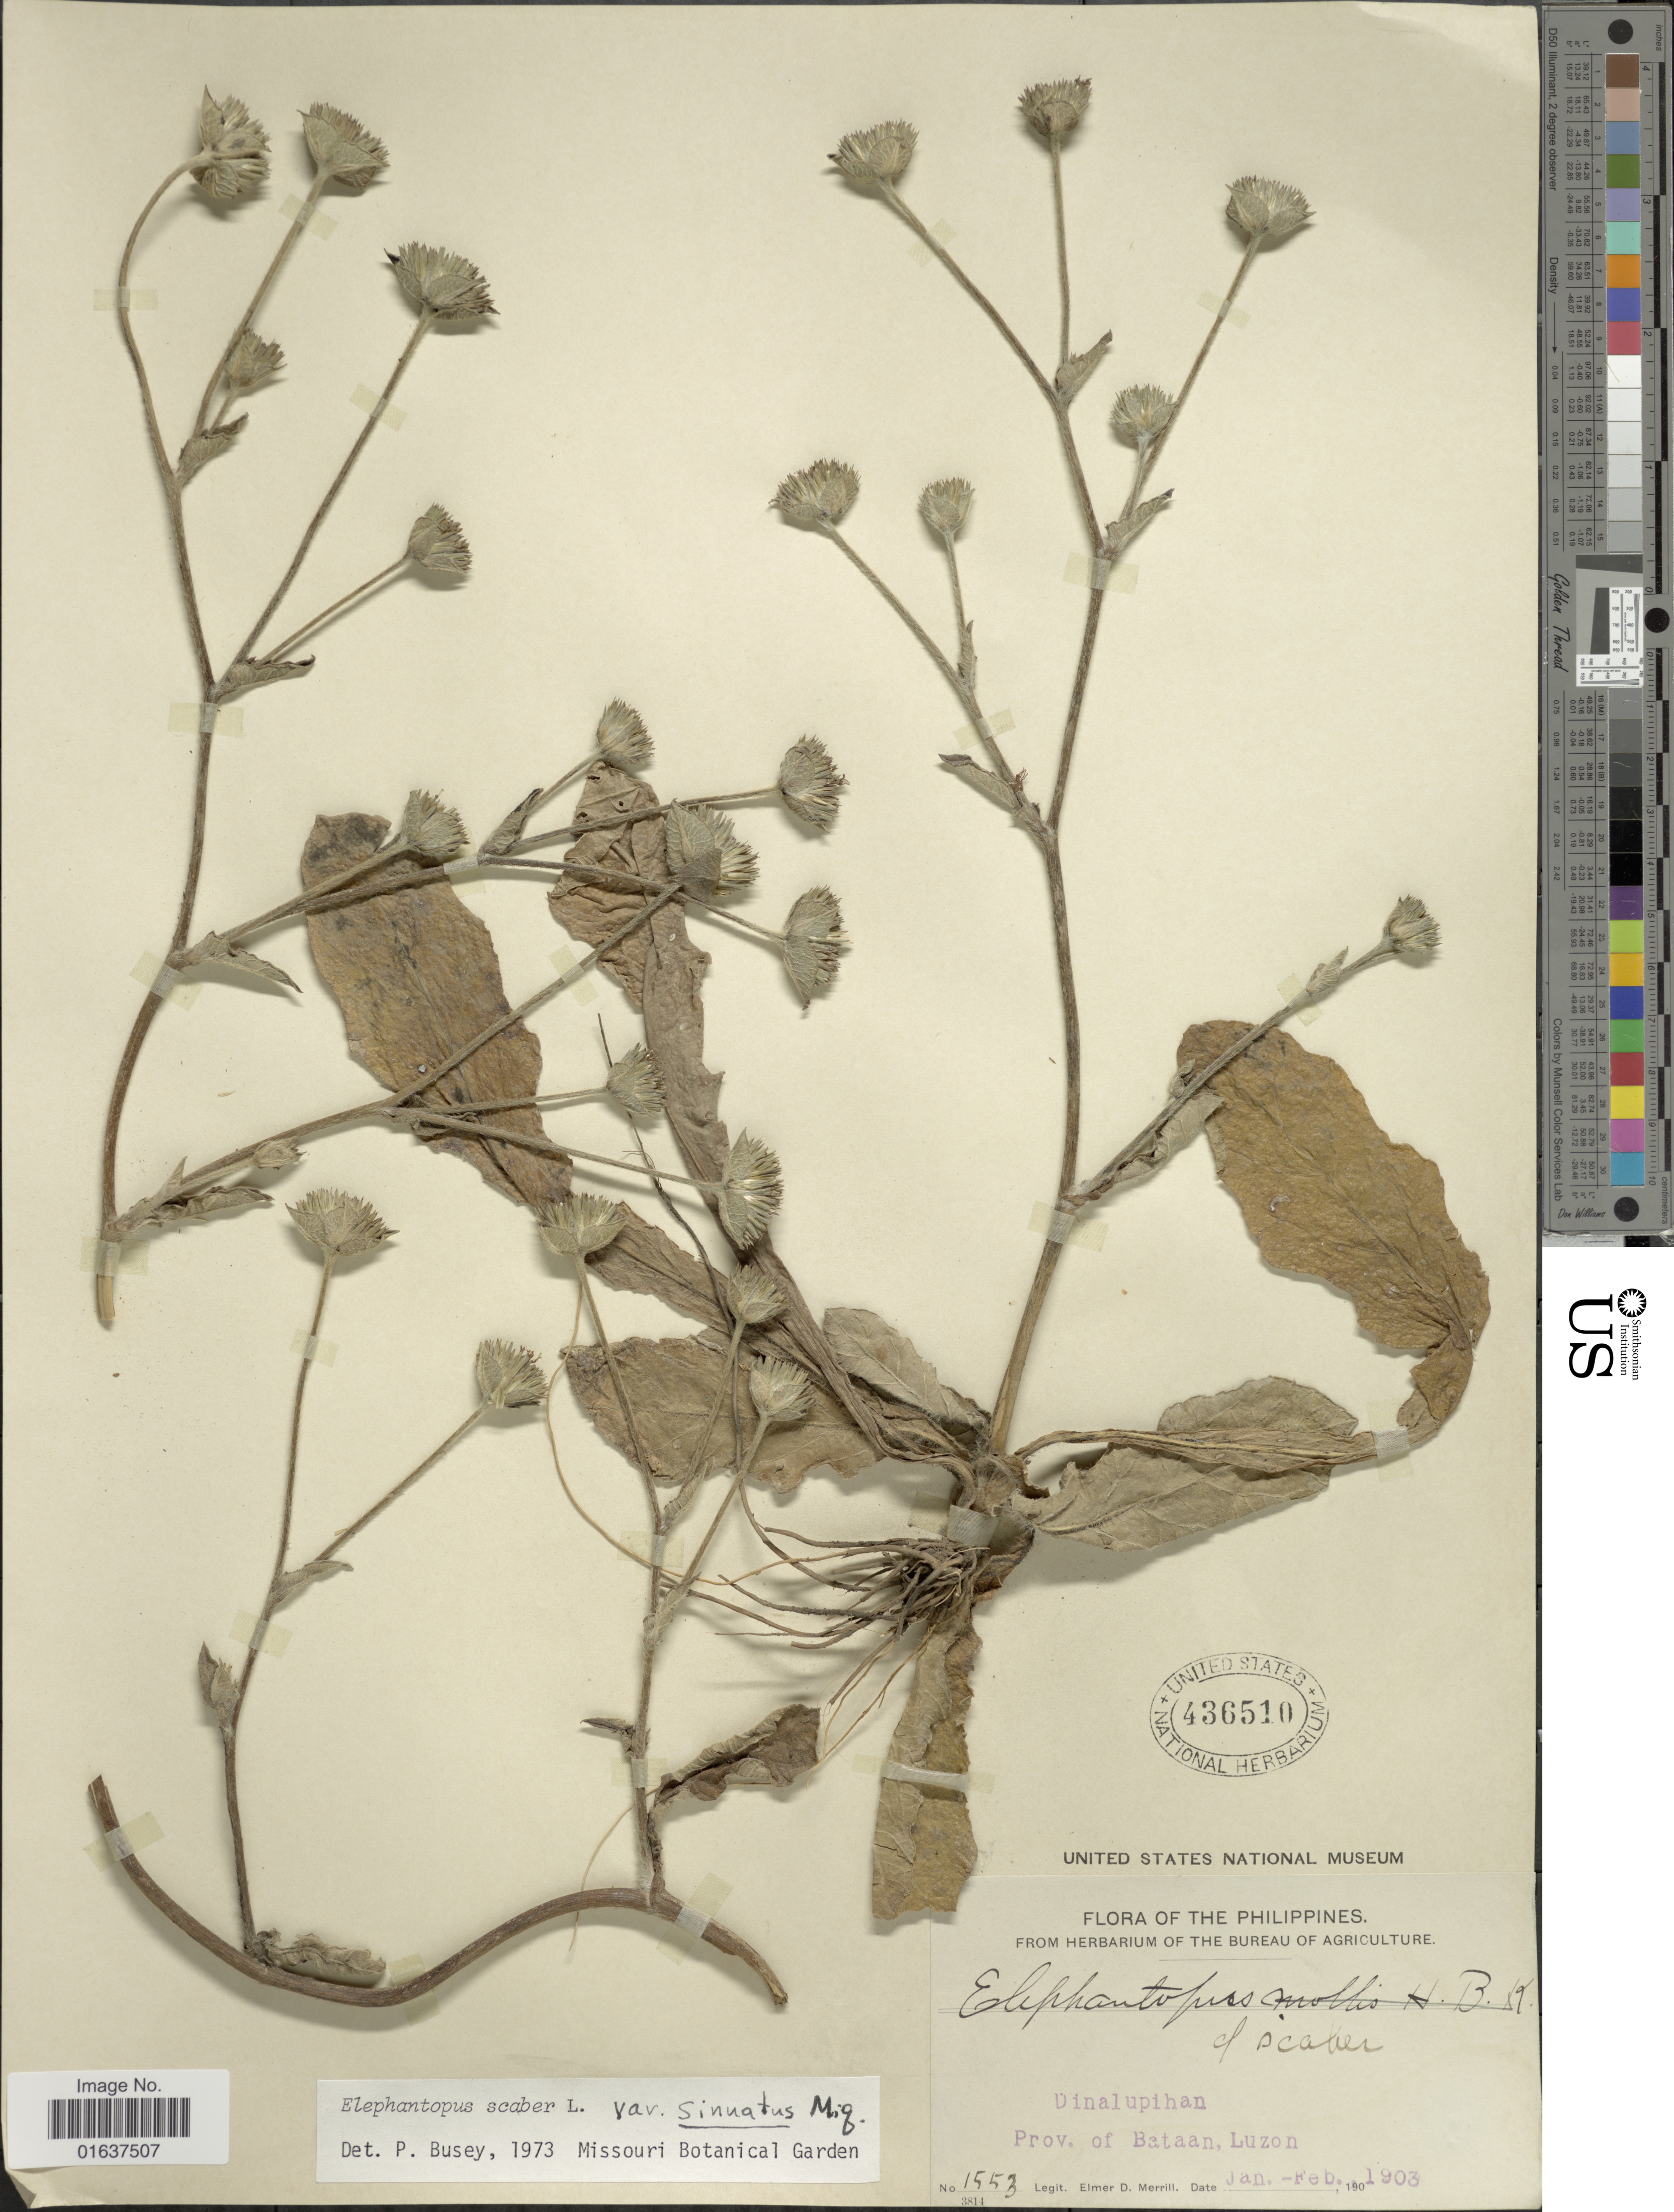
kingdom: Plantae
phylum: Tracheophyta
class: Magnoliopsida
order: Asterales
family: Asteraceae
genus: Elephantopus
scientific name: Elephantopus scaber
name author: L.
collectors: E. D. Merrill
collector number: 1553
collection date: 1903-01/1903-02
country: Philippines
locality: Dinalupihan. Prov. of Bataan, Luzon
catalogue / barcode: US 436510